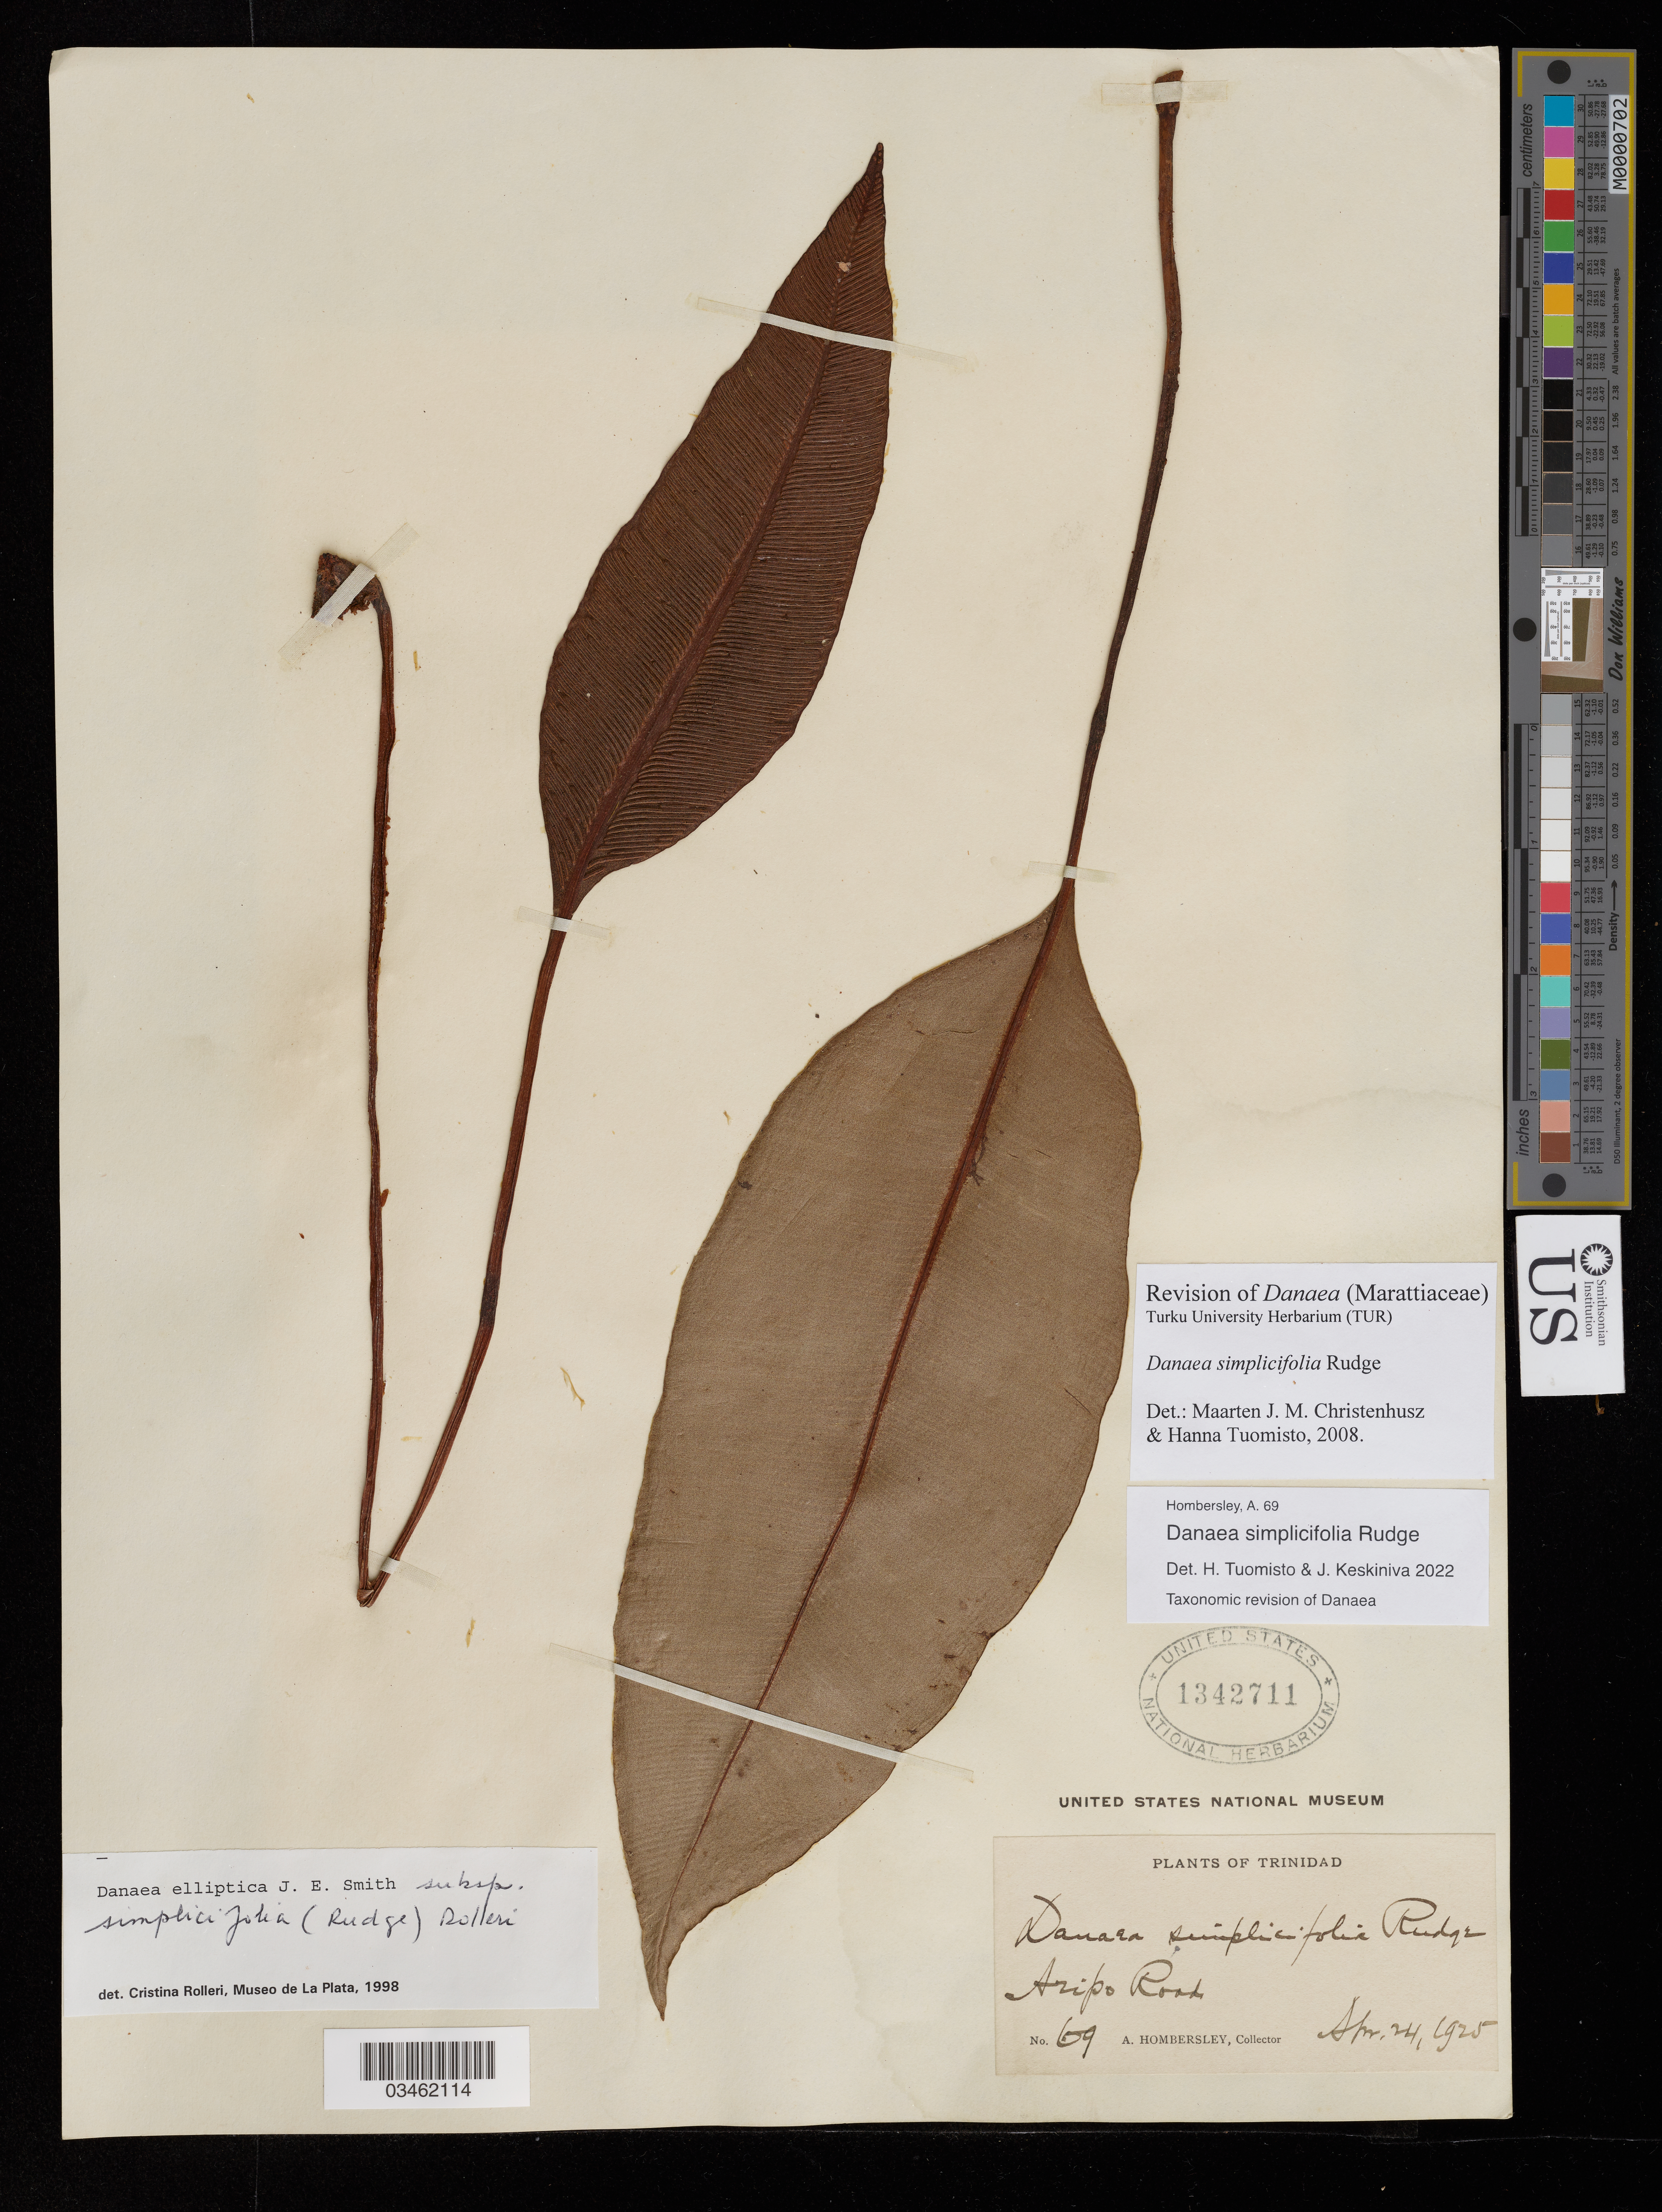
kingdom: Plantae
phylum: Tracheophyta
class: Polypodiopsida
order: Marattiales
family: Marattiaceae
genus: Danaea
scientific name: Danaea simplicifolia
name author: Rudge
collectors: A. Hombersley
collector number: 69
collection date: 1925-04-24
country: Trinidad and Tobago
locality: Trinidad. Aripo Road.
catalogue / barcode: US 1342711